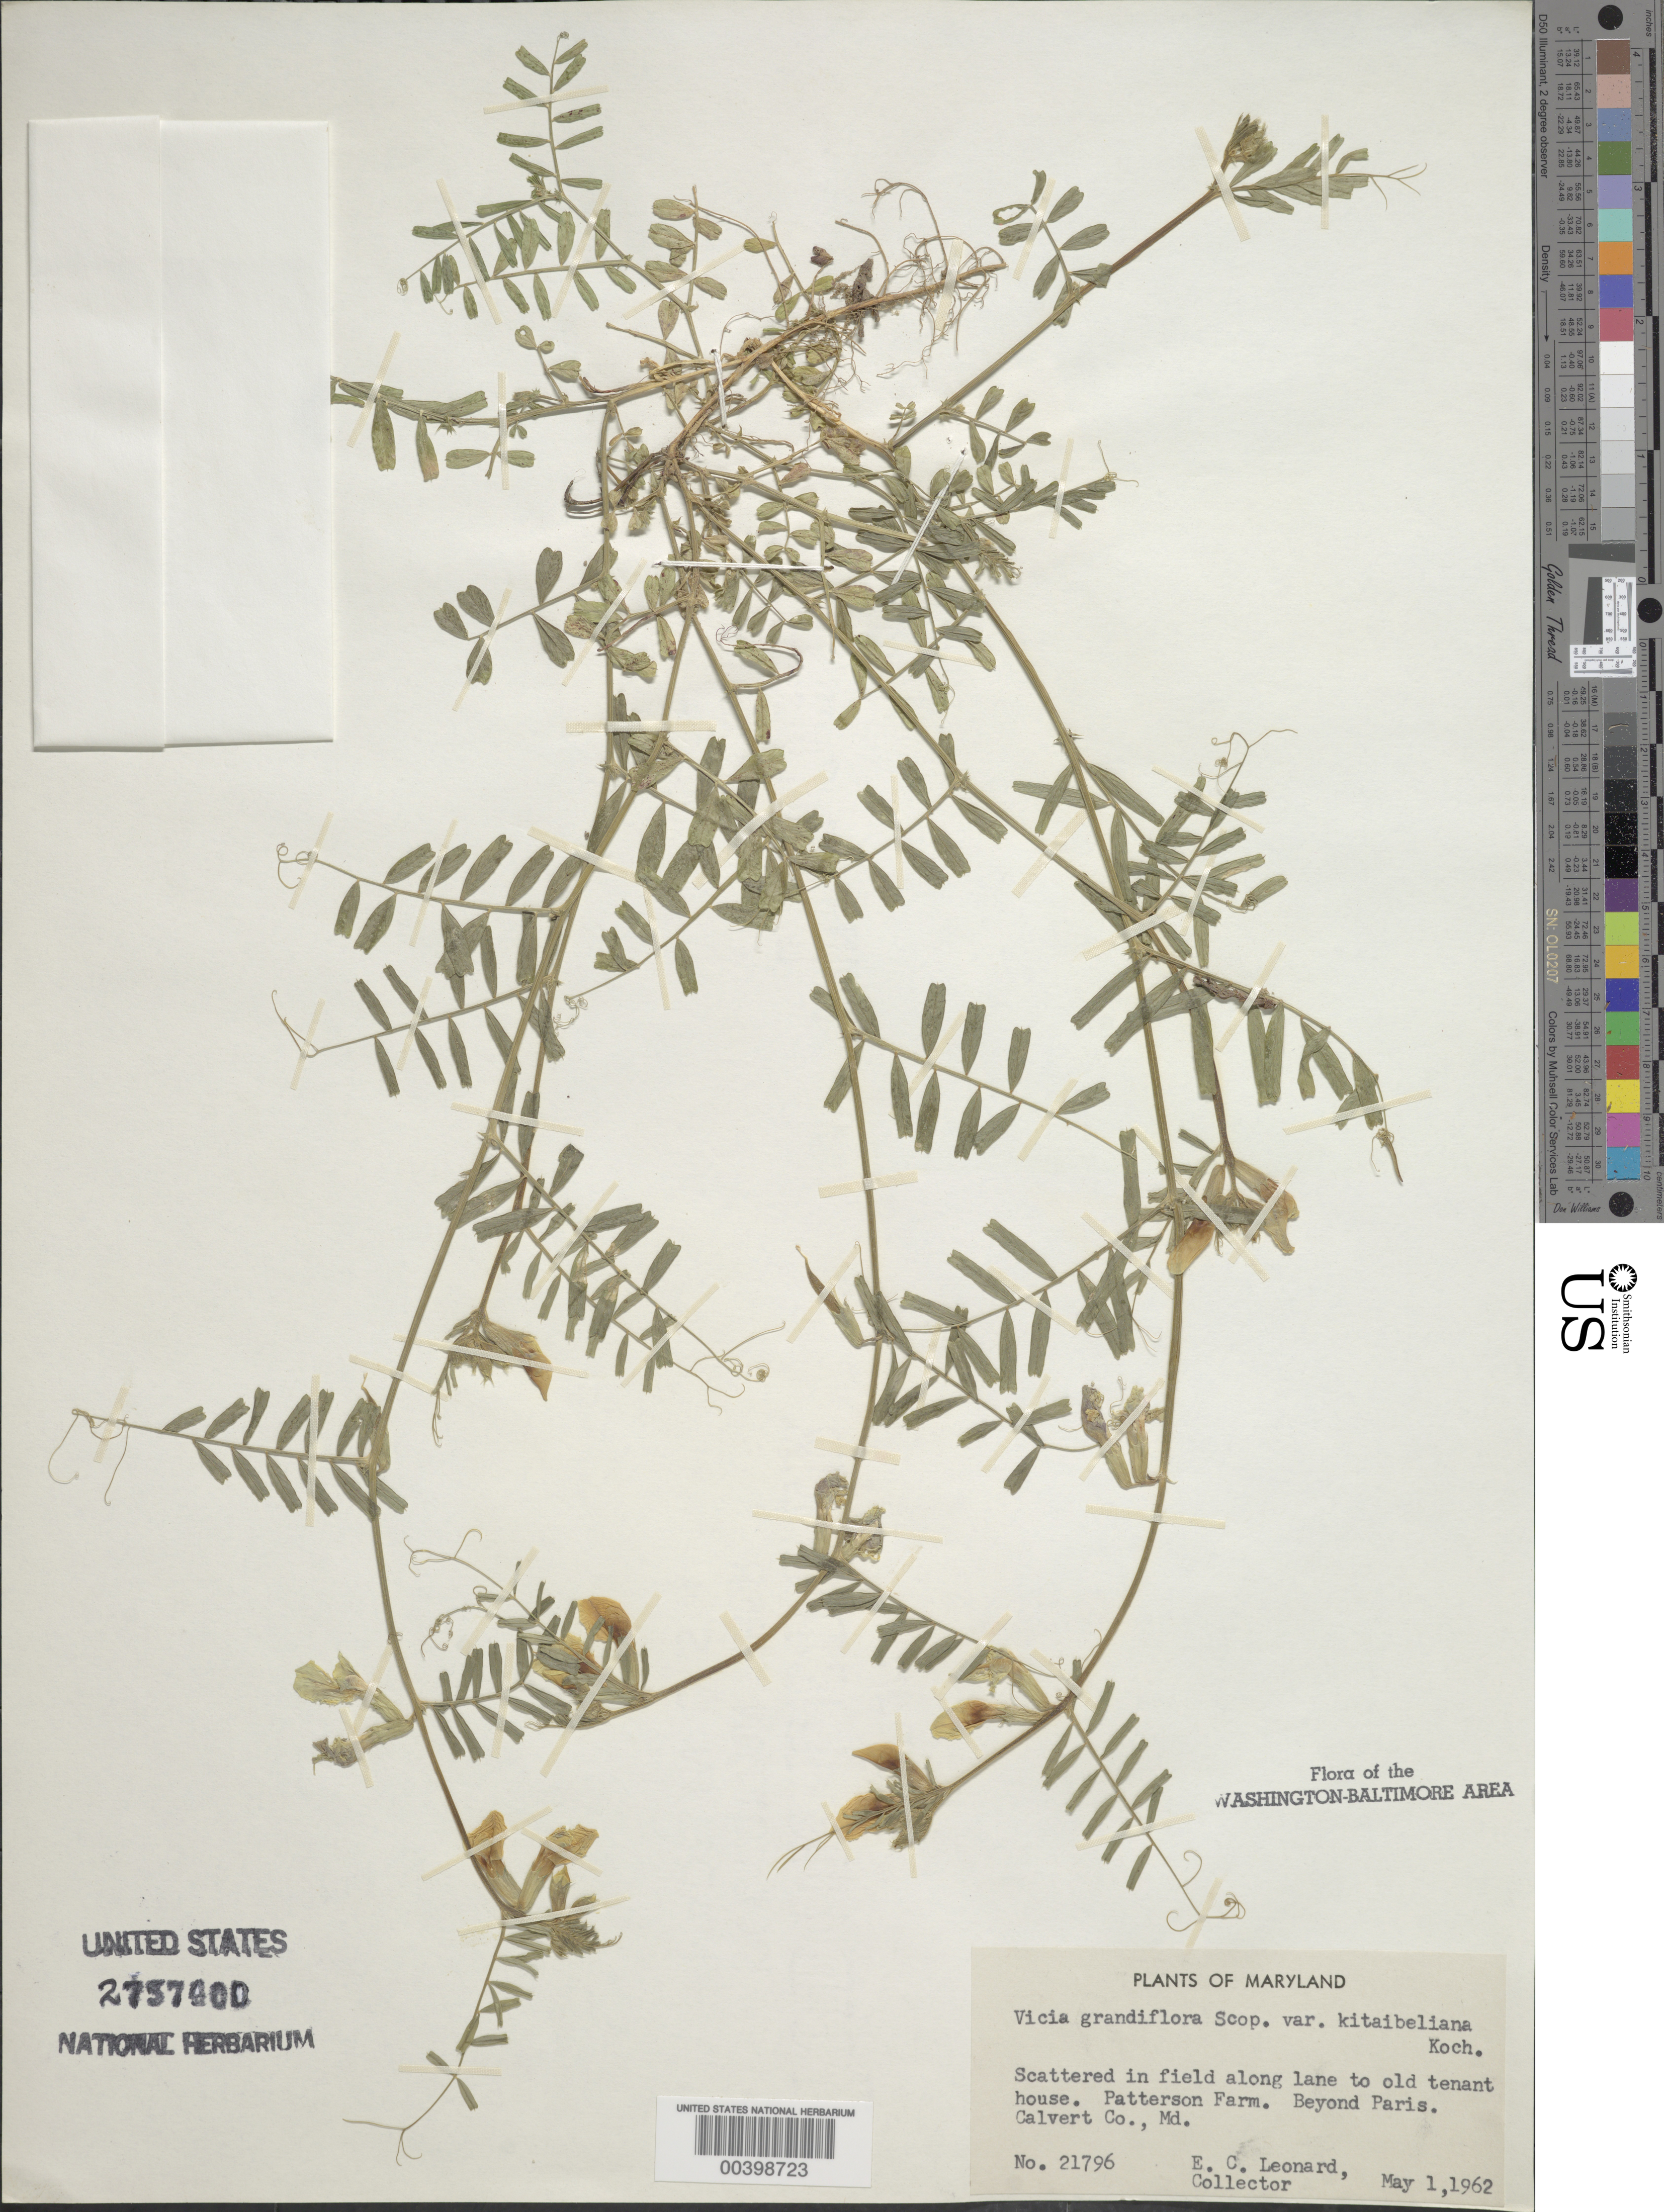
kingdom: Plantae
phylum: Tracheophyta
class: Magnoliopsida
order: Fabales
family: Fabaceae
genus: Vicia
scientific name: Vicia grandiflora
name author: Scop.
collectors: E. C. Leonard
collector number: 21796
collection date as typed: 01 May 1962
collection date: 1962-05-01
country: United States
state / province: Maryland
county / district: Calvert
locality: Patterson Farm, near Paris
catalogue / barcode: US 2757400